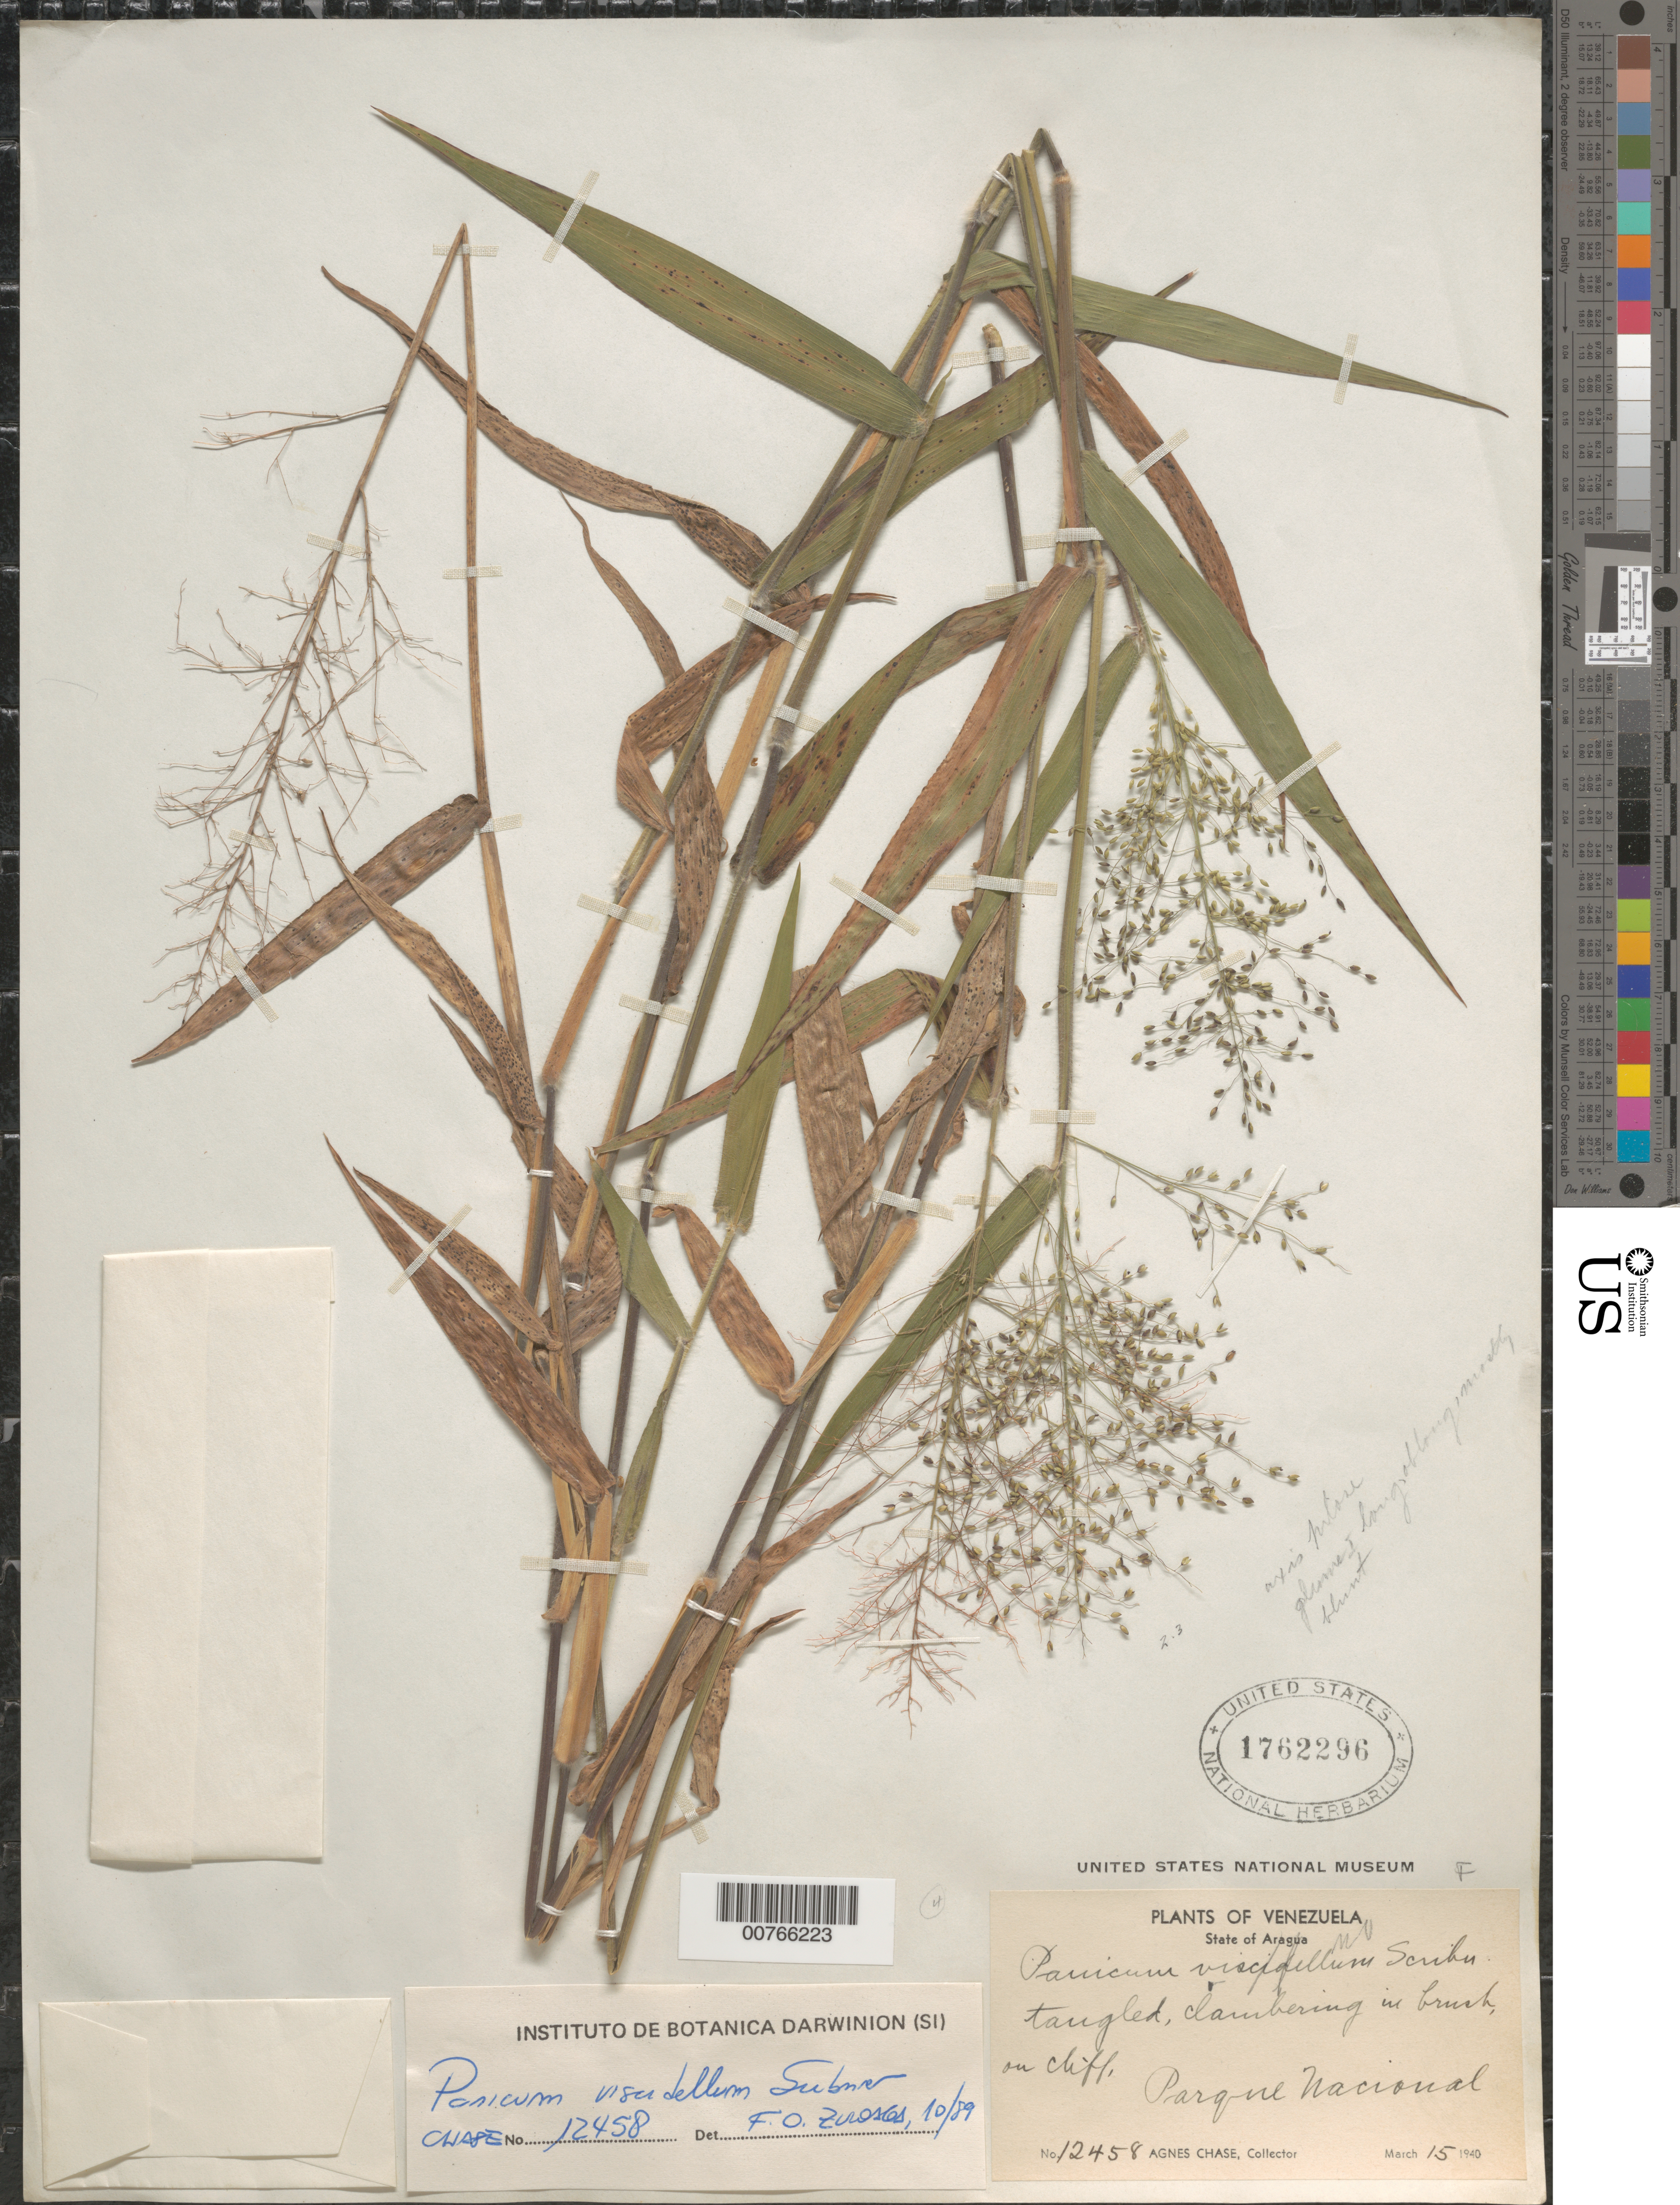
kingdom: Plantae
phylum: Tracheophyta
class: Liliopsida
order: Poales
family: Poaceae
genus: Panicum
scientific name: Panicum viscidellum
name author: Scribn.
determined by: Chase, [M.] Agnes, (US)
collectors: A. Chase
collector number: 12458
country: Venezuela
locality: Parque Nacional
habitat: tangled, clambering in brush, on cliff,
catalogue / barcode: US 1762296